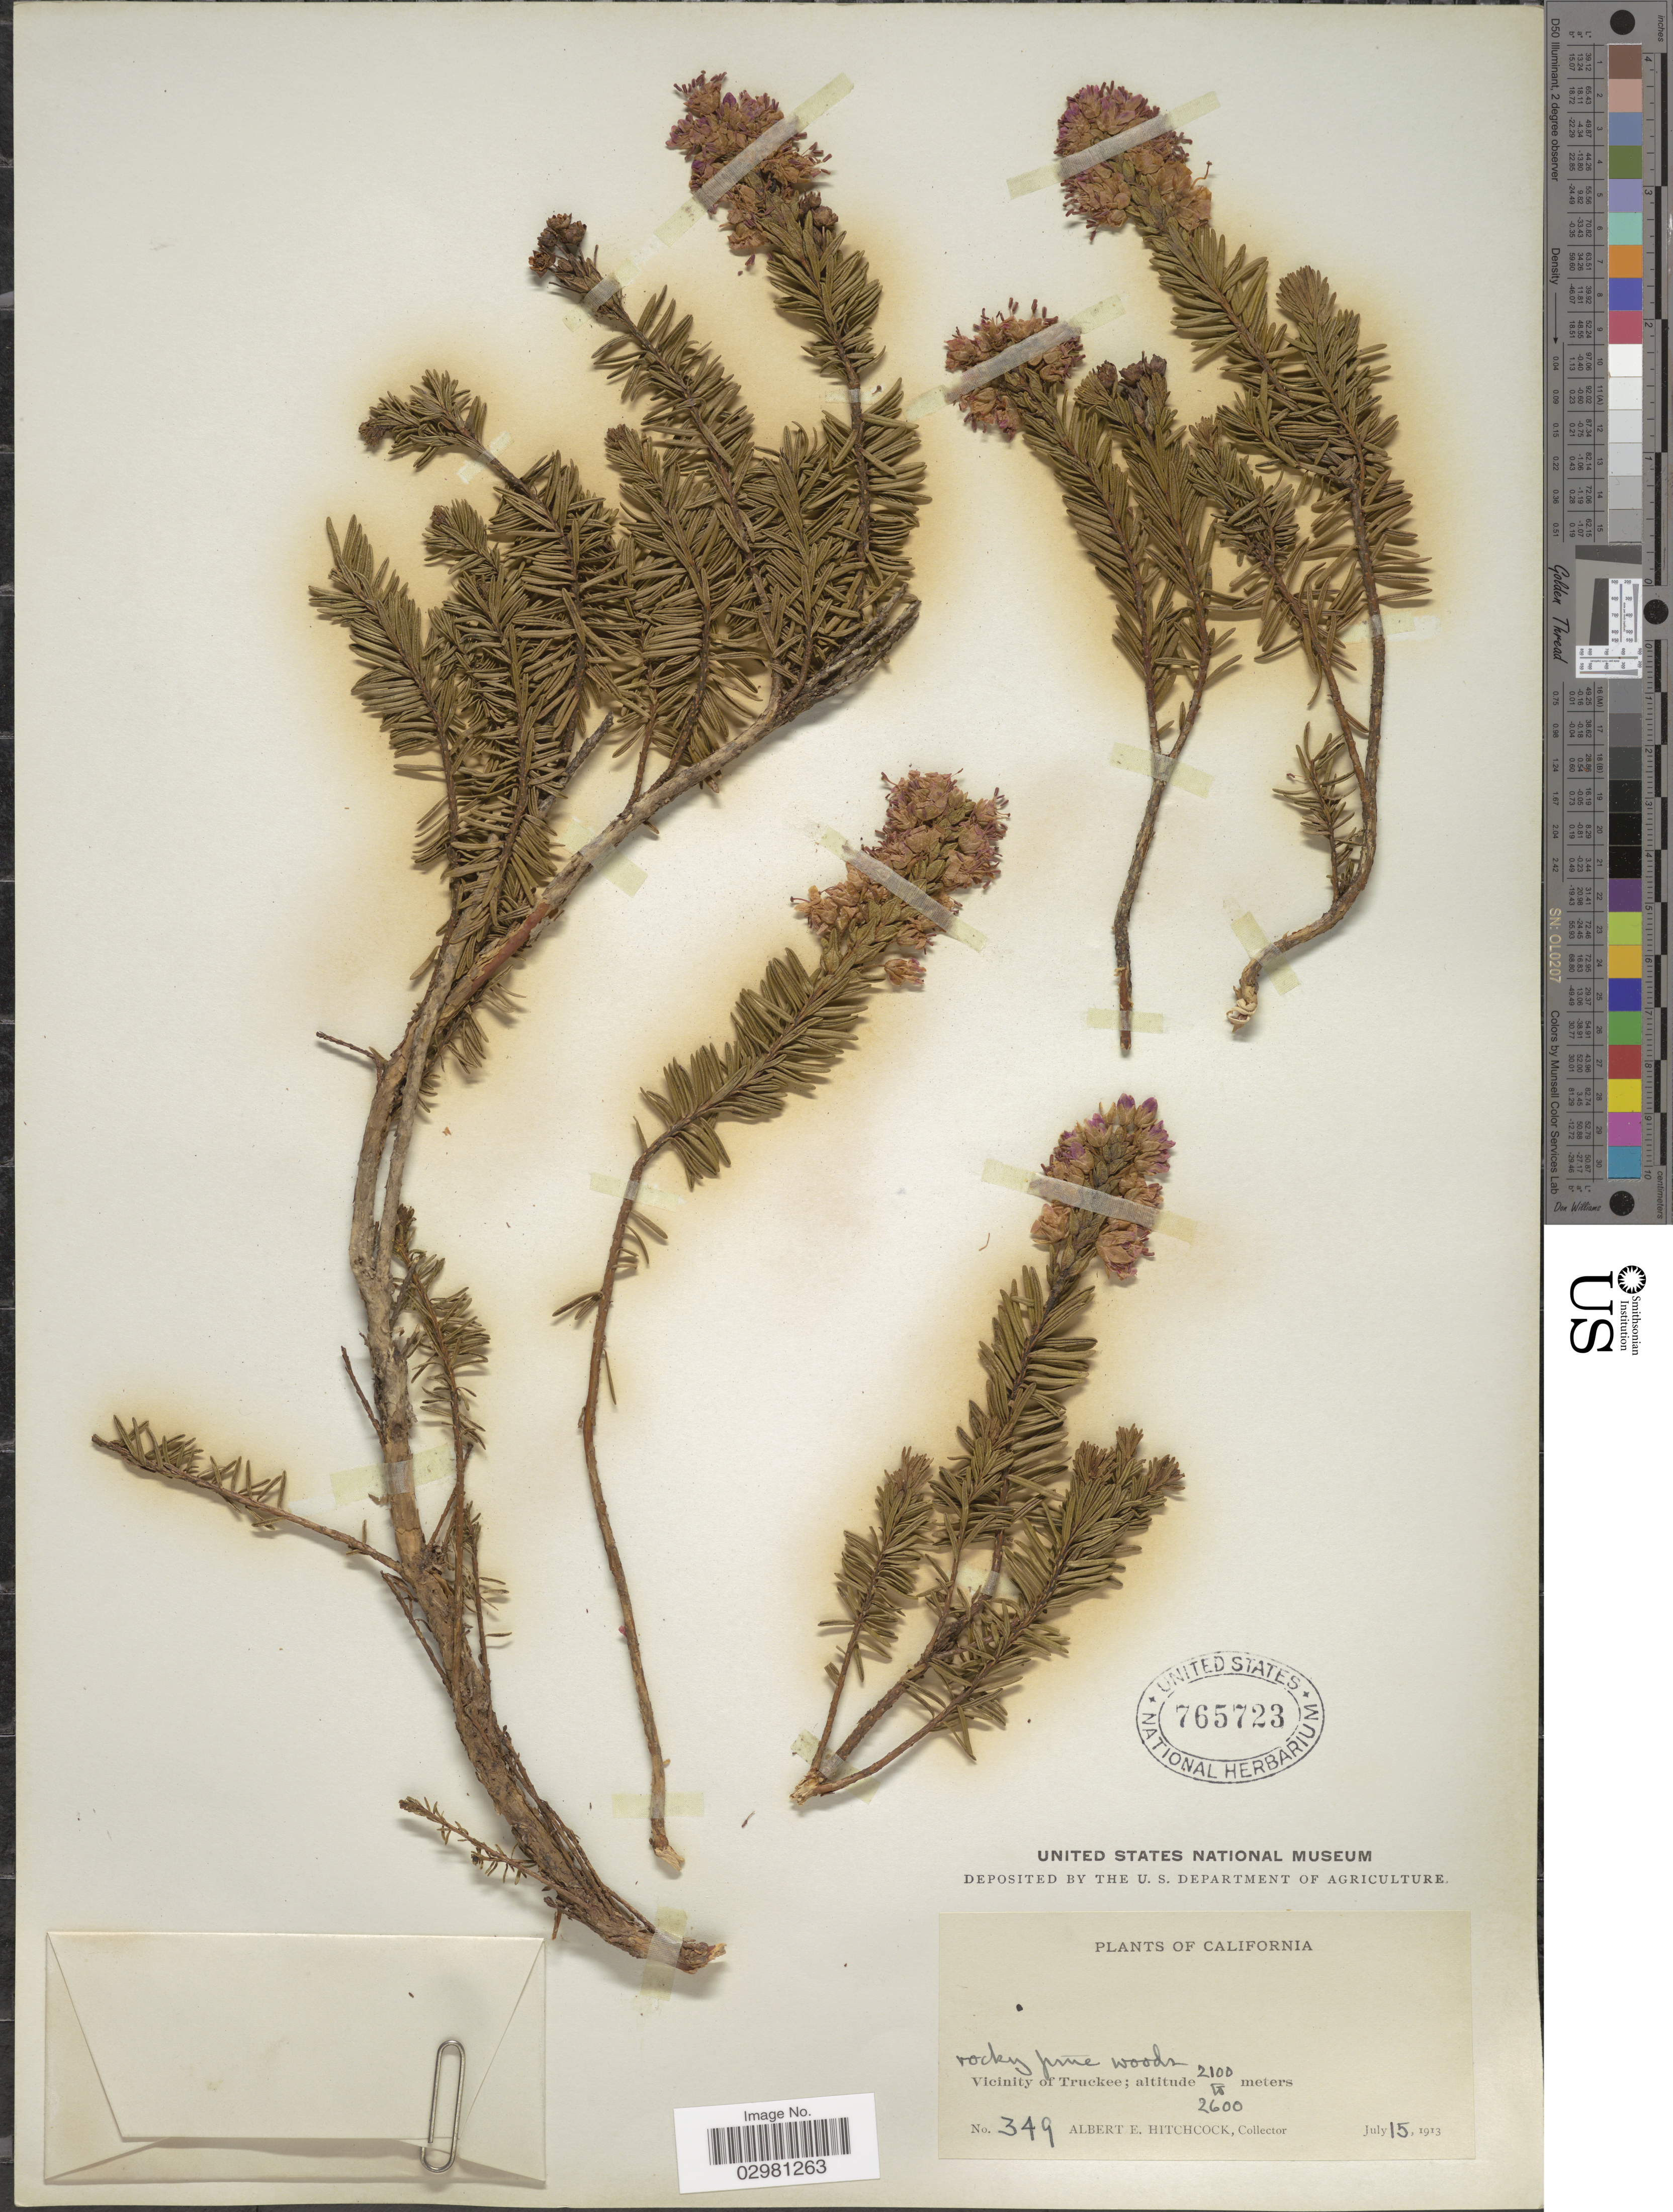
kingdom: Plantae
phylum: Tracheophyta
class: Magnoliopsida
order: Ericales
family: Ericaceae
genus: Phyllodoce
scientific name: Phyllodoce breweri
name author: (A. Gray) A. Heller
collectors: A. Hitchcock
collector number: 349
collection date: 1913-07-15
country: United States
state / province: California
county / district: Nevada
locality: Vicinity of Truckee.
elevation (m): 2100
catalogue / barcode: US 765723